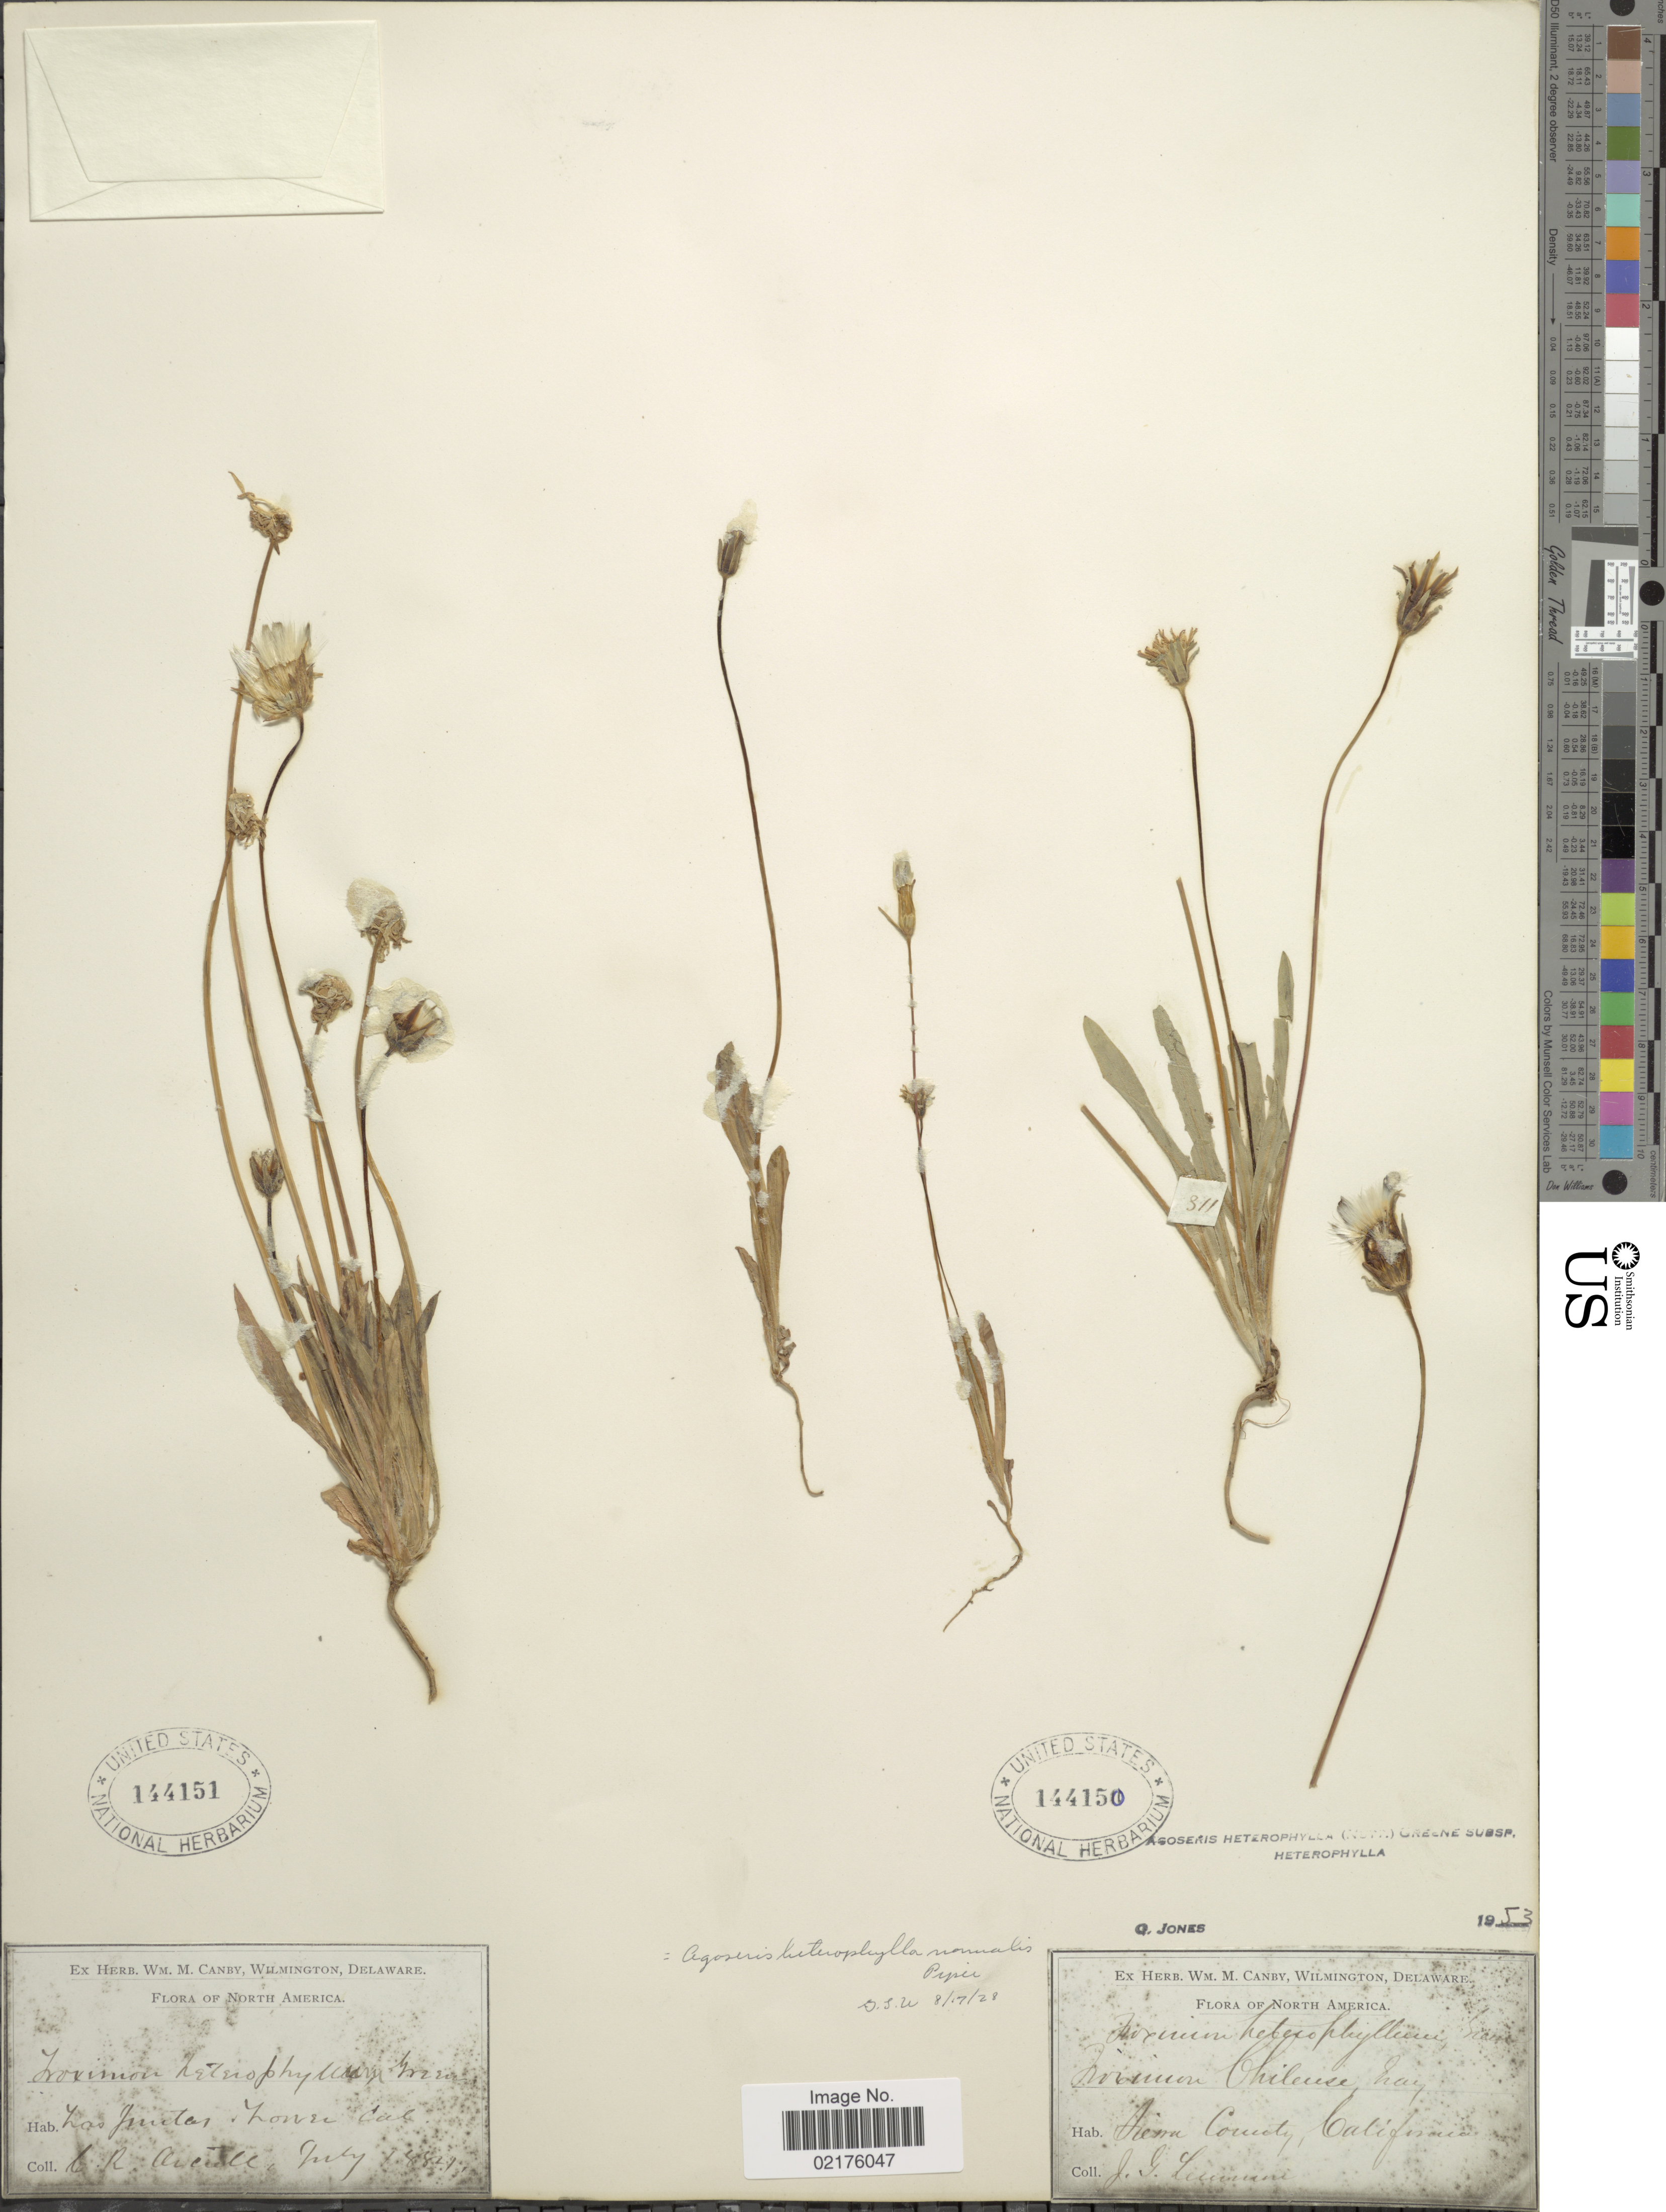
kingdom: Plantae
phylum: Tracheophyta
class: Magnoliopsida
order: Asterales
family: Asteraceae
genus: Agoseris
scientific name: Agoseris heterophylla subsp. heterophylla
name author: (Nutt.) Greene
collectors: J. Lemmon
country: United States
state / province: California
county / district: Sierra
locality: Sierra County, California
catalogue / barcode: US 144150-2